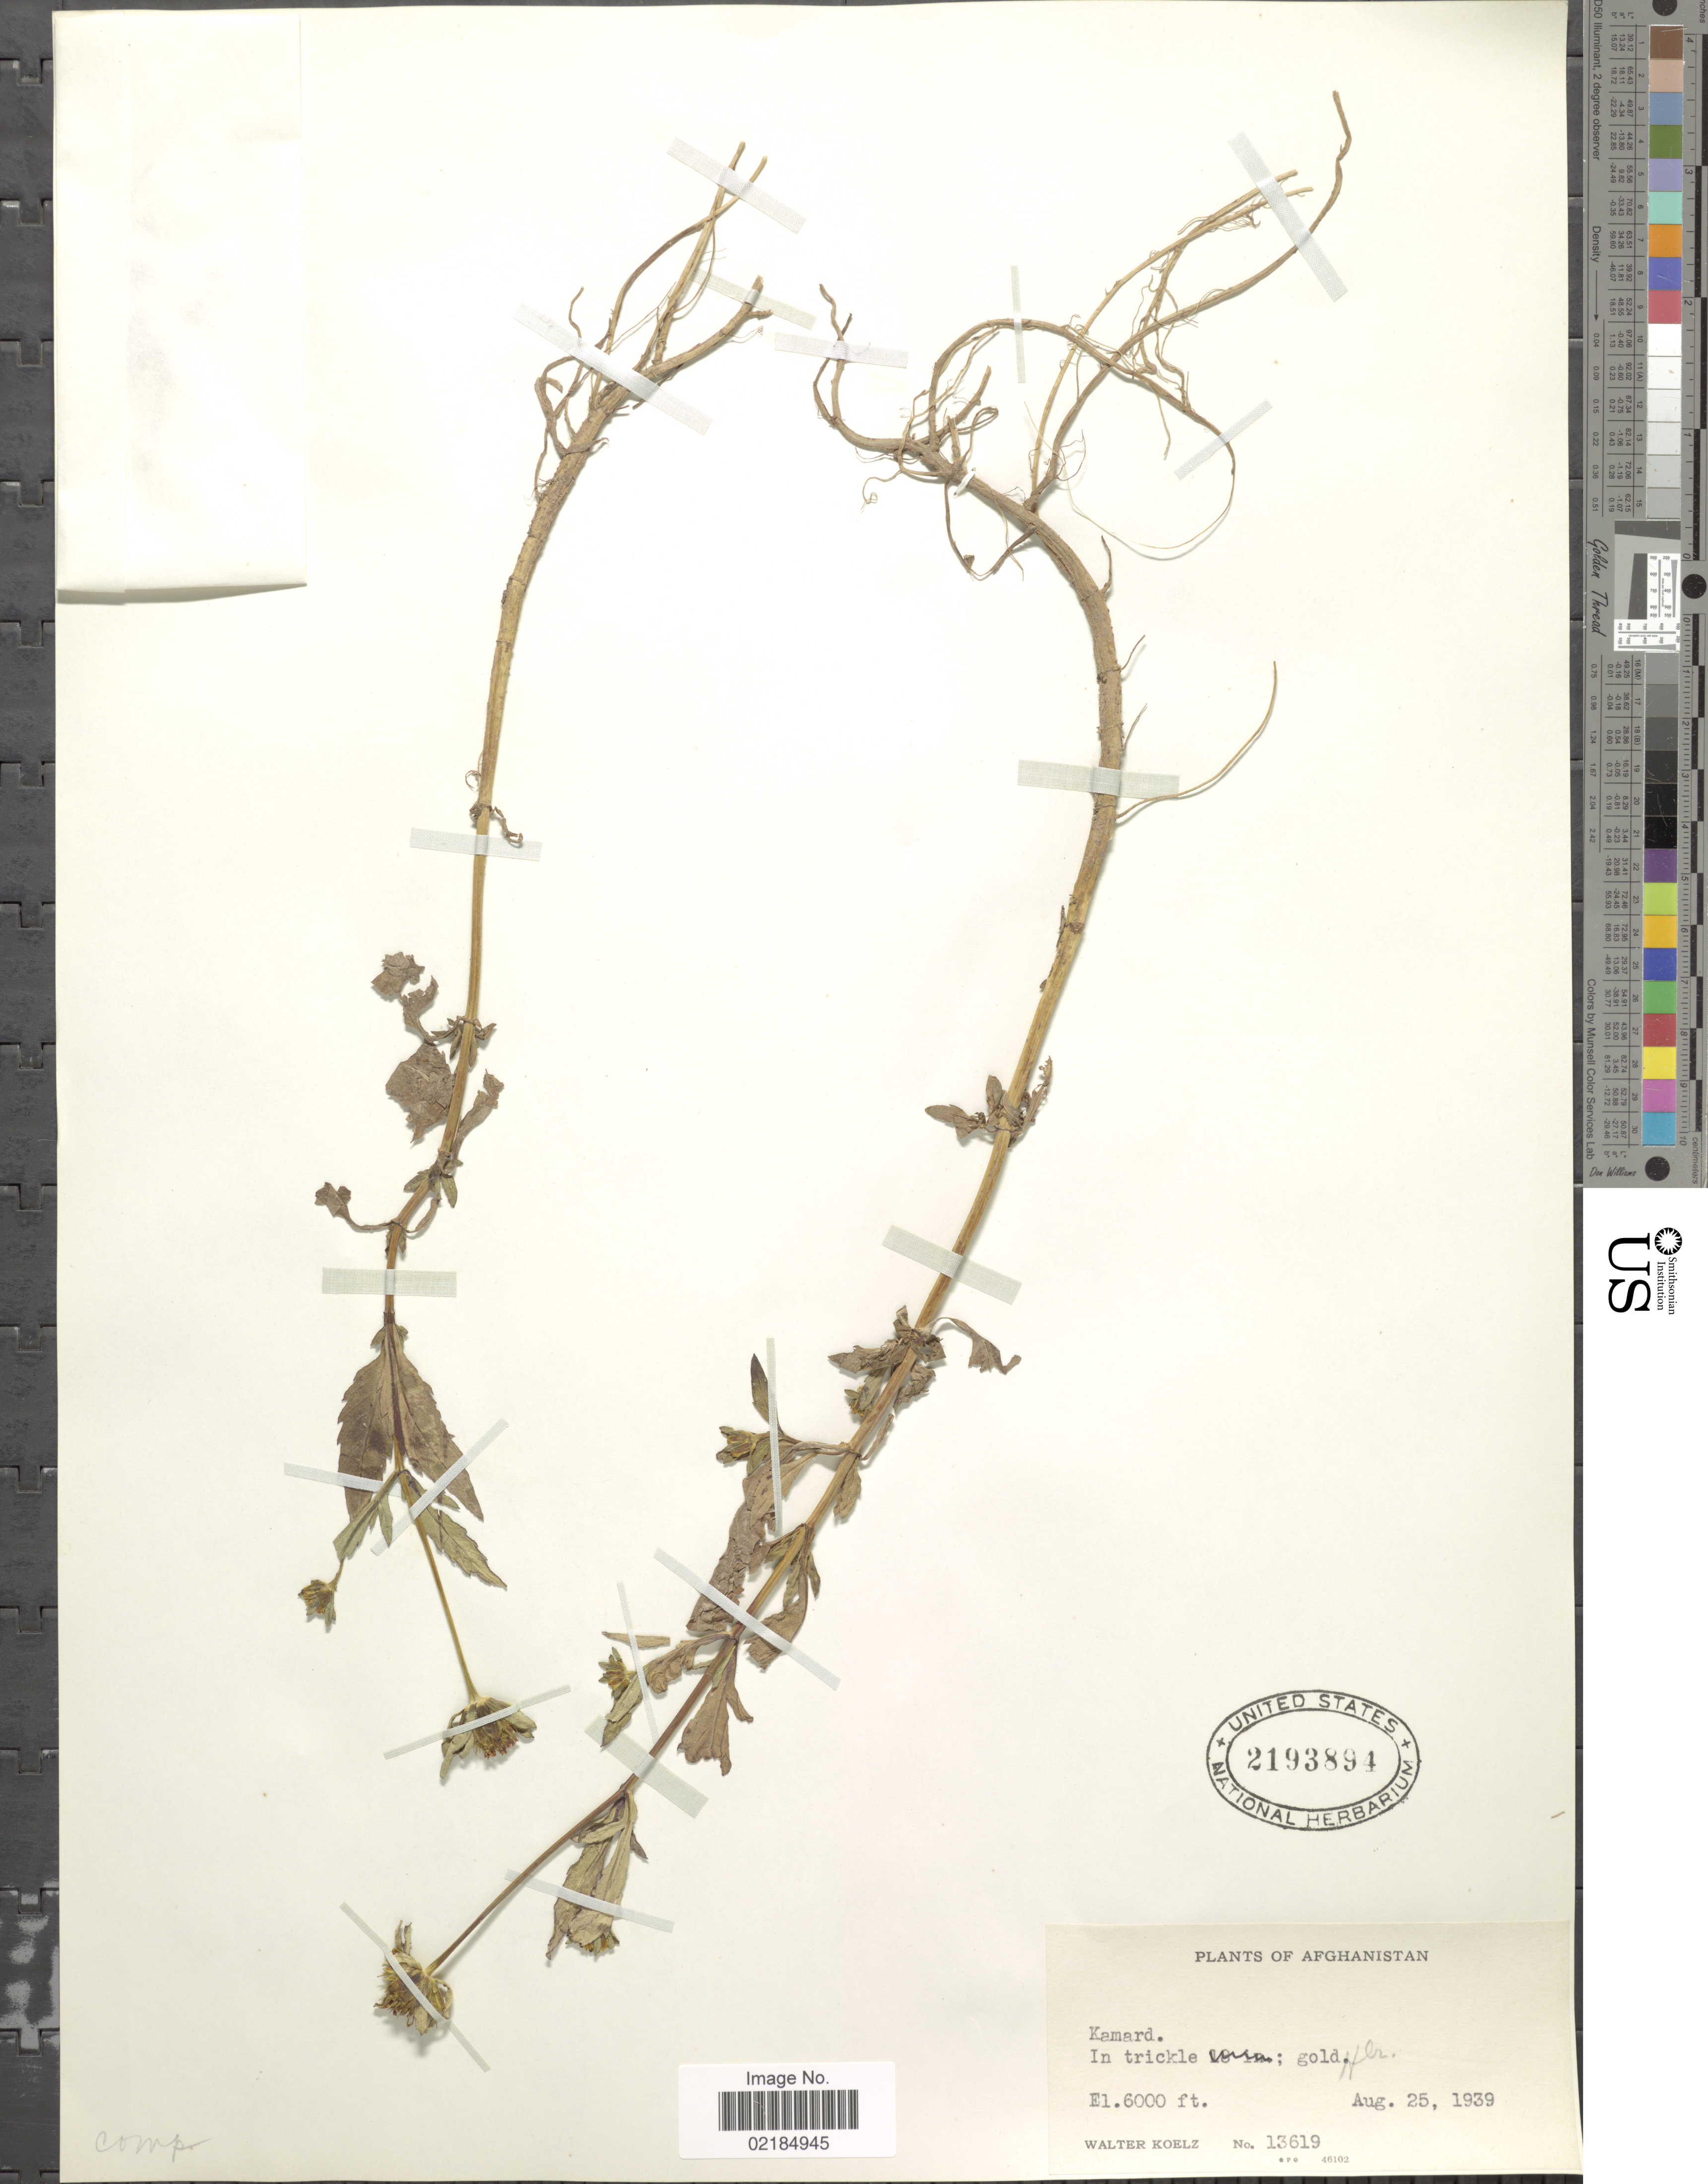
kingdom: Plantae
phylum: Tracheophyta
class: Magnoliopsida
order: Asterales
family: Asteraceae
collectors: W. N. Koelz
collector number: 13619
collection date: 1939-08-25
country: Afghanistan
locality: Kamard. In trickle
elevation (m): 1829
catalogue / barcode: US 2193894